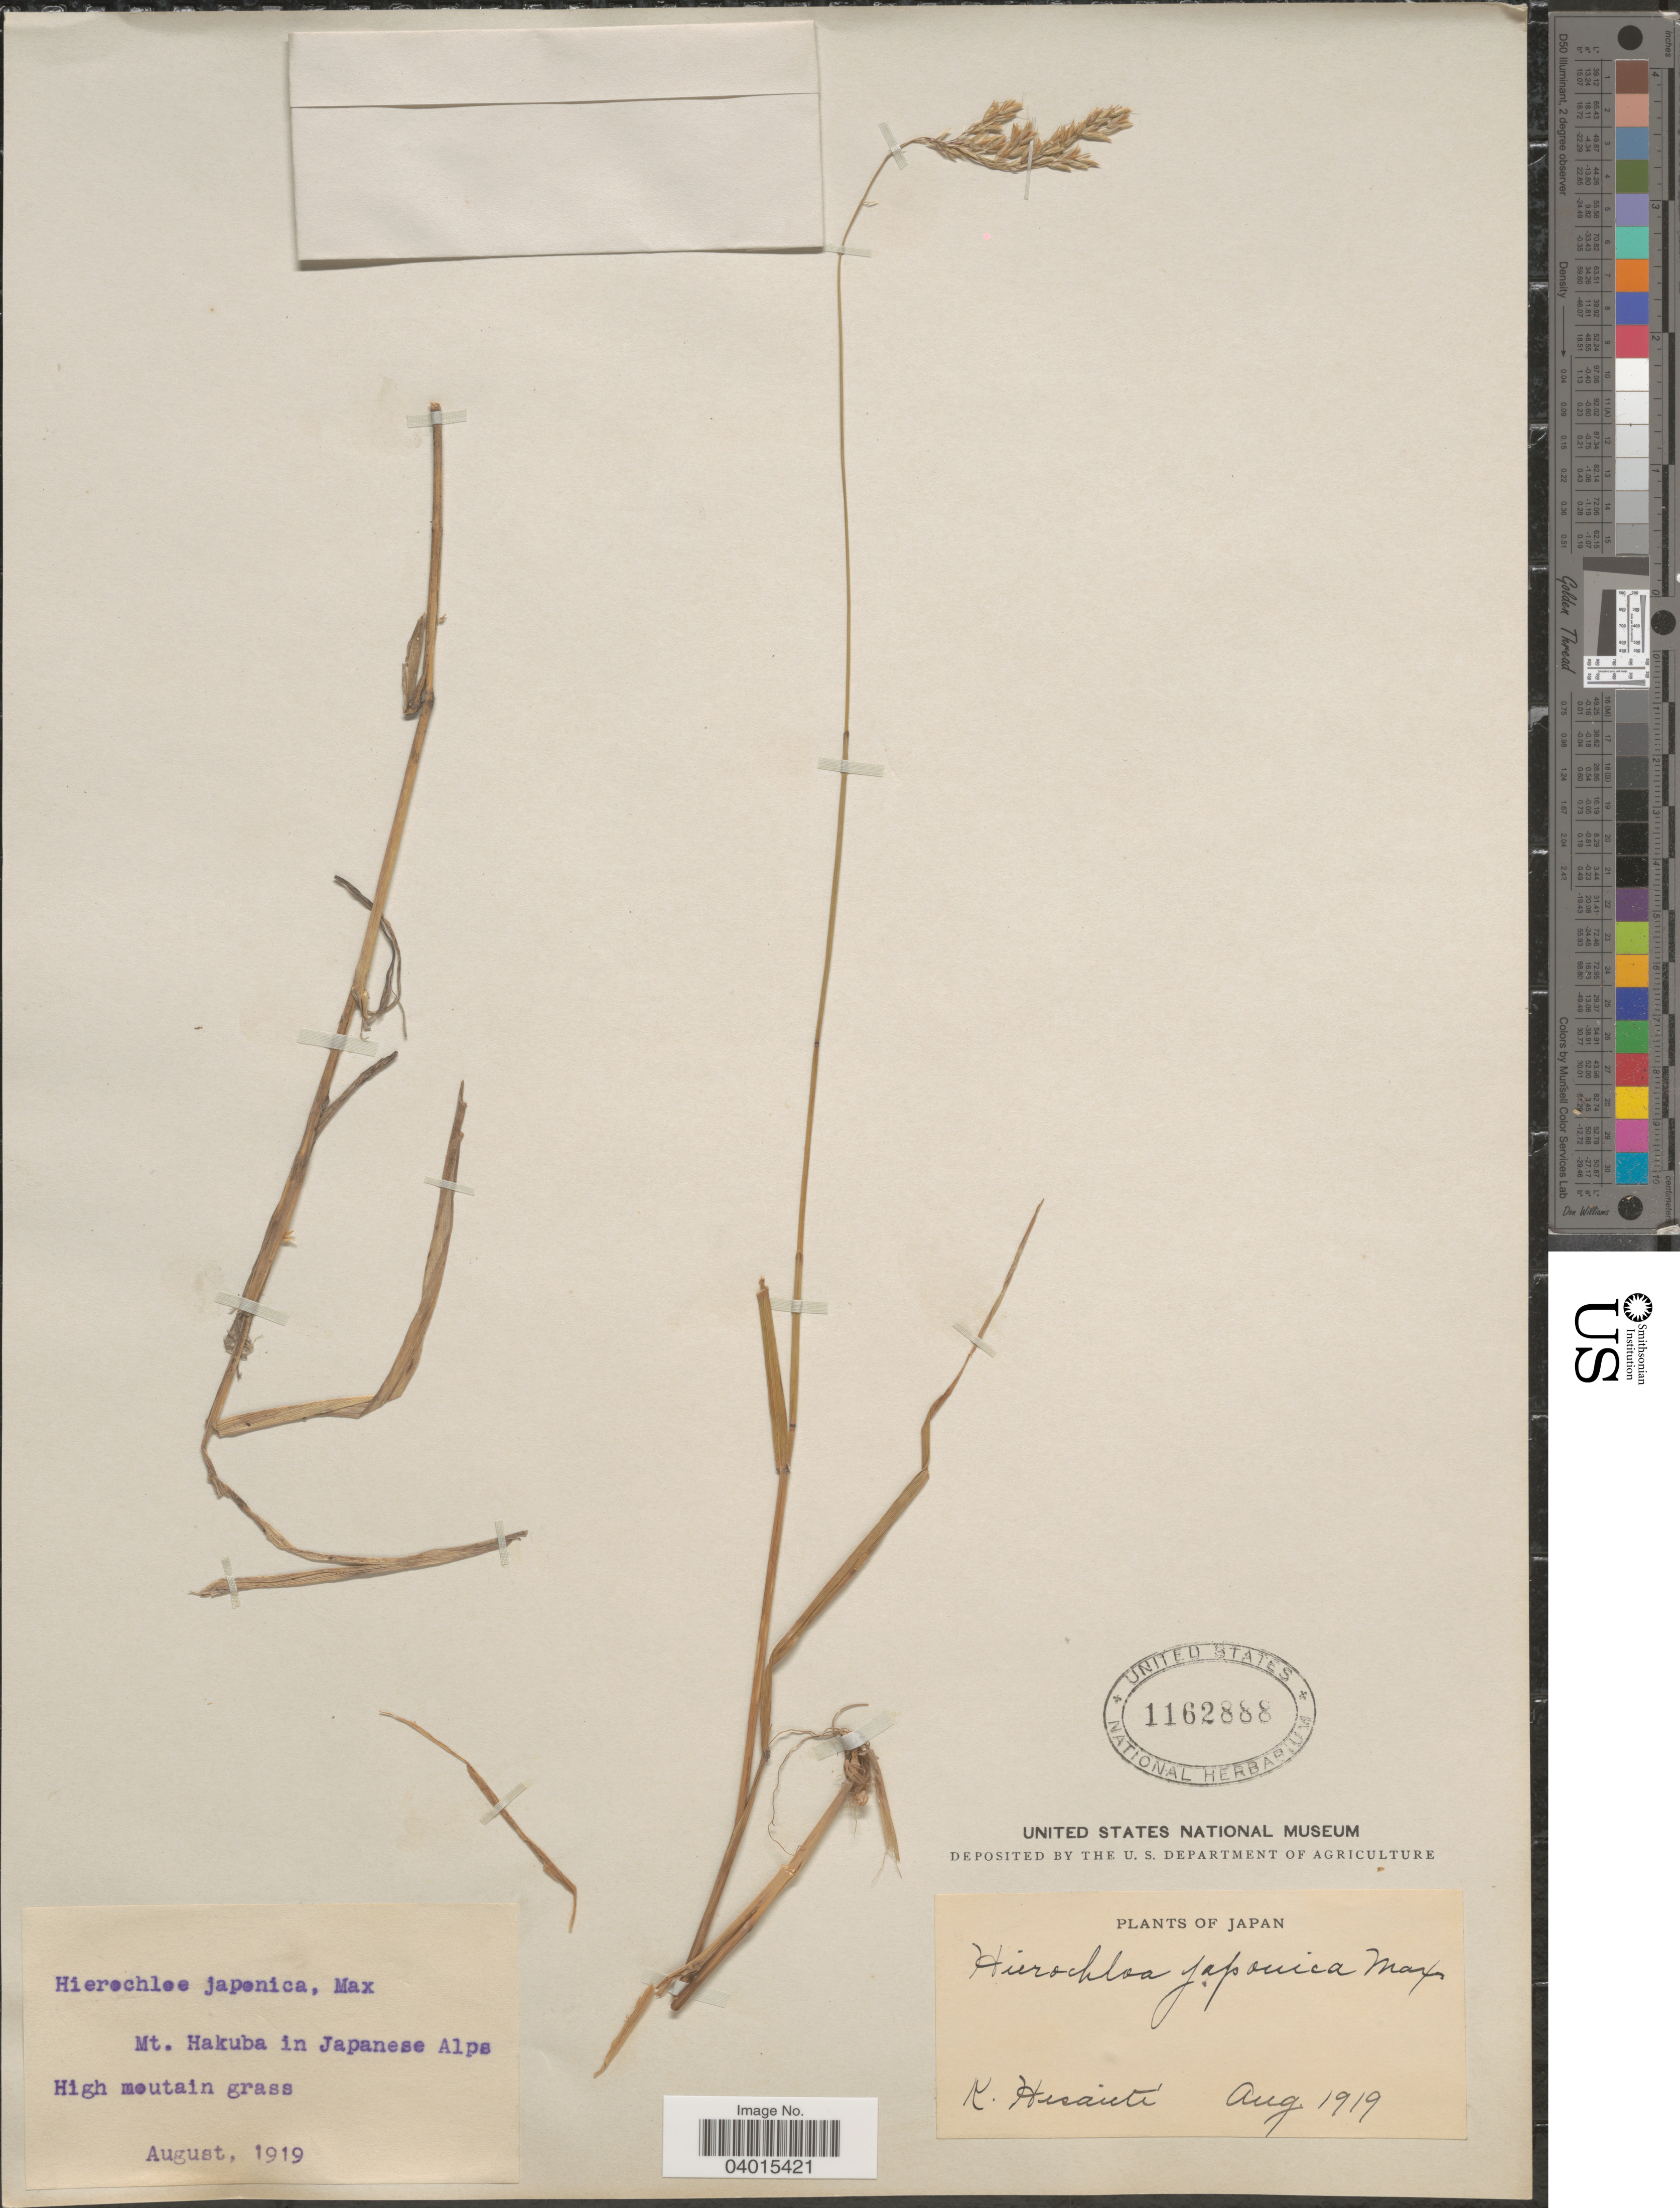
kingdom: Plantae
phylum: Tracheophyta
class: Liliopsida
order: Poales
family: Poaceae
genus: Anthoxanthum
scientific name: Anthoxanthum japonicum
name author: (Maxim.) Hack. ex Matsum.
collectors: K. Hisauti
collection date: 1919-08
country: Japan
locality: Mt. Hakuba in Japanese Alps.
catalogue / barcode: US 1162888